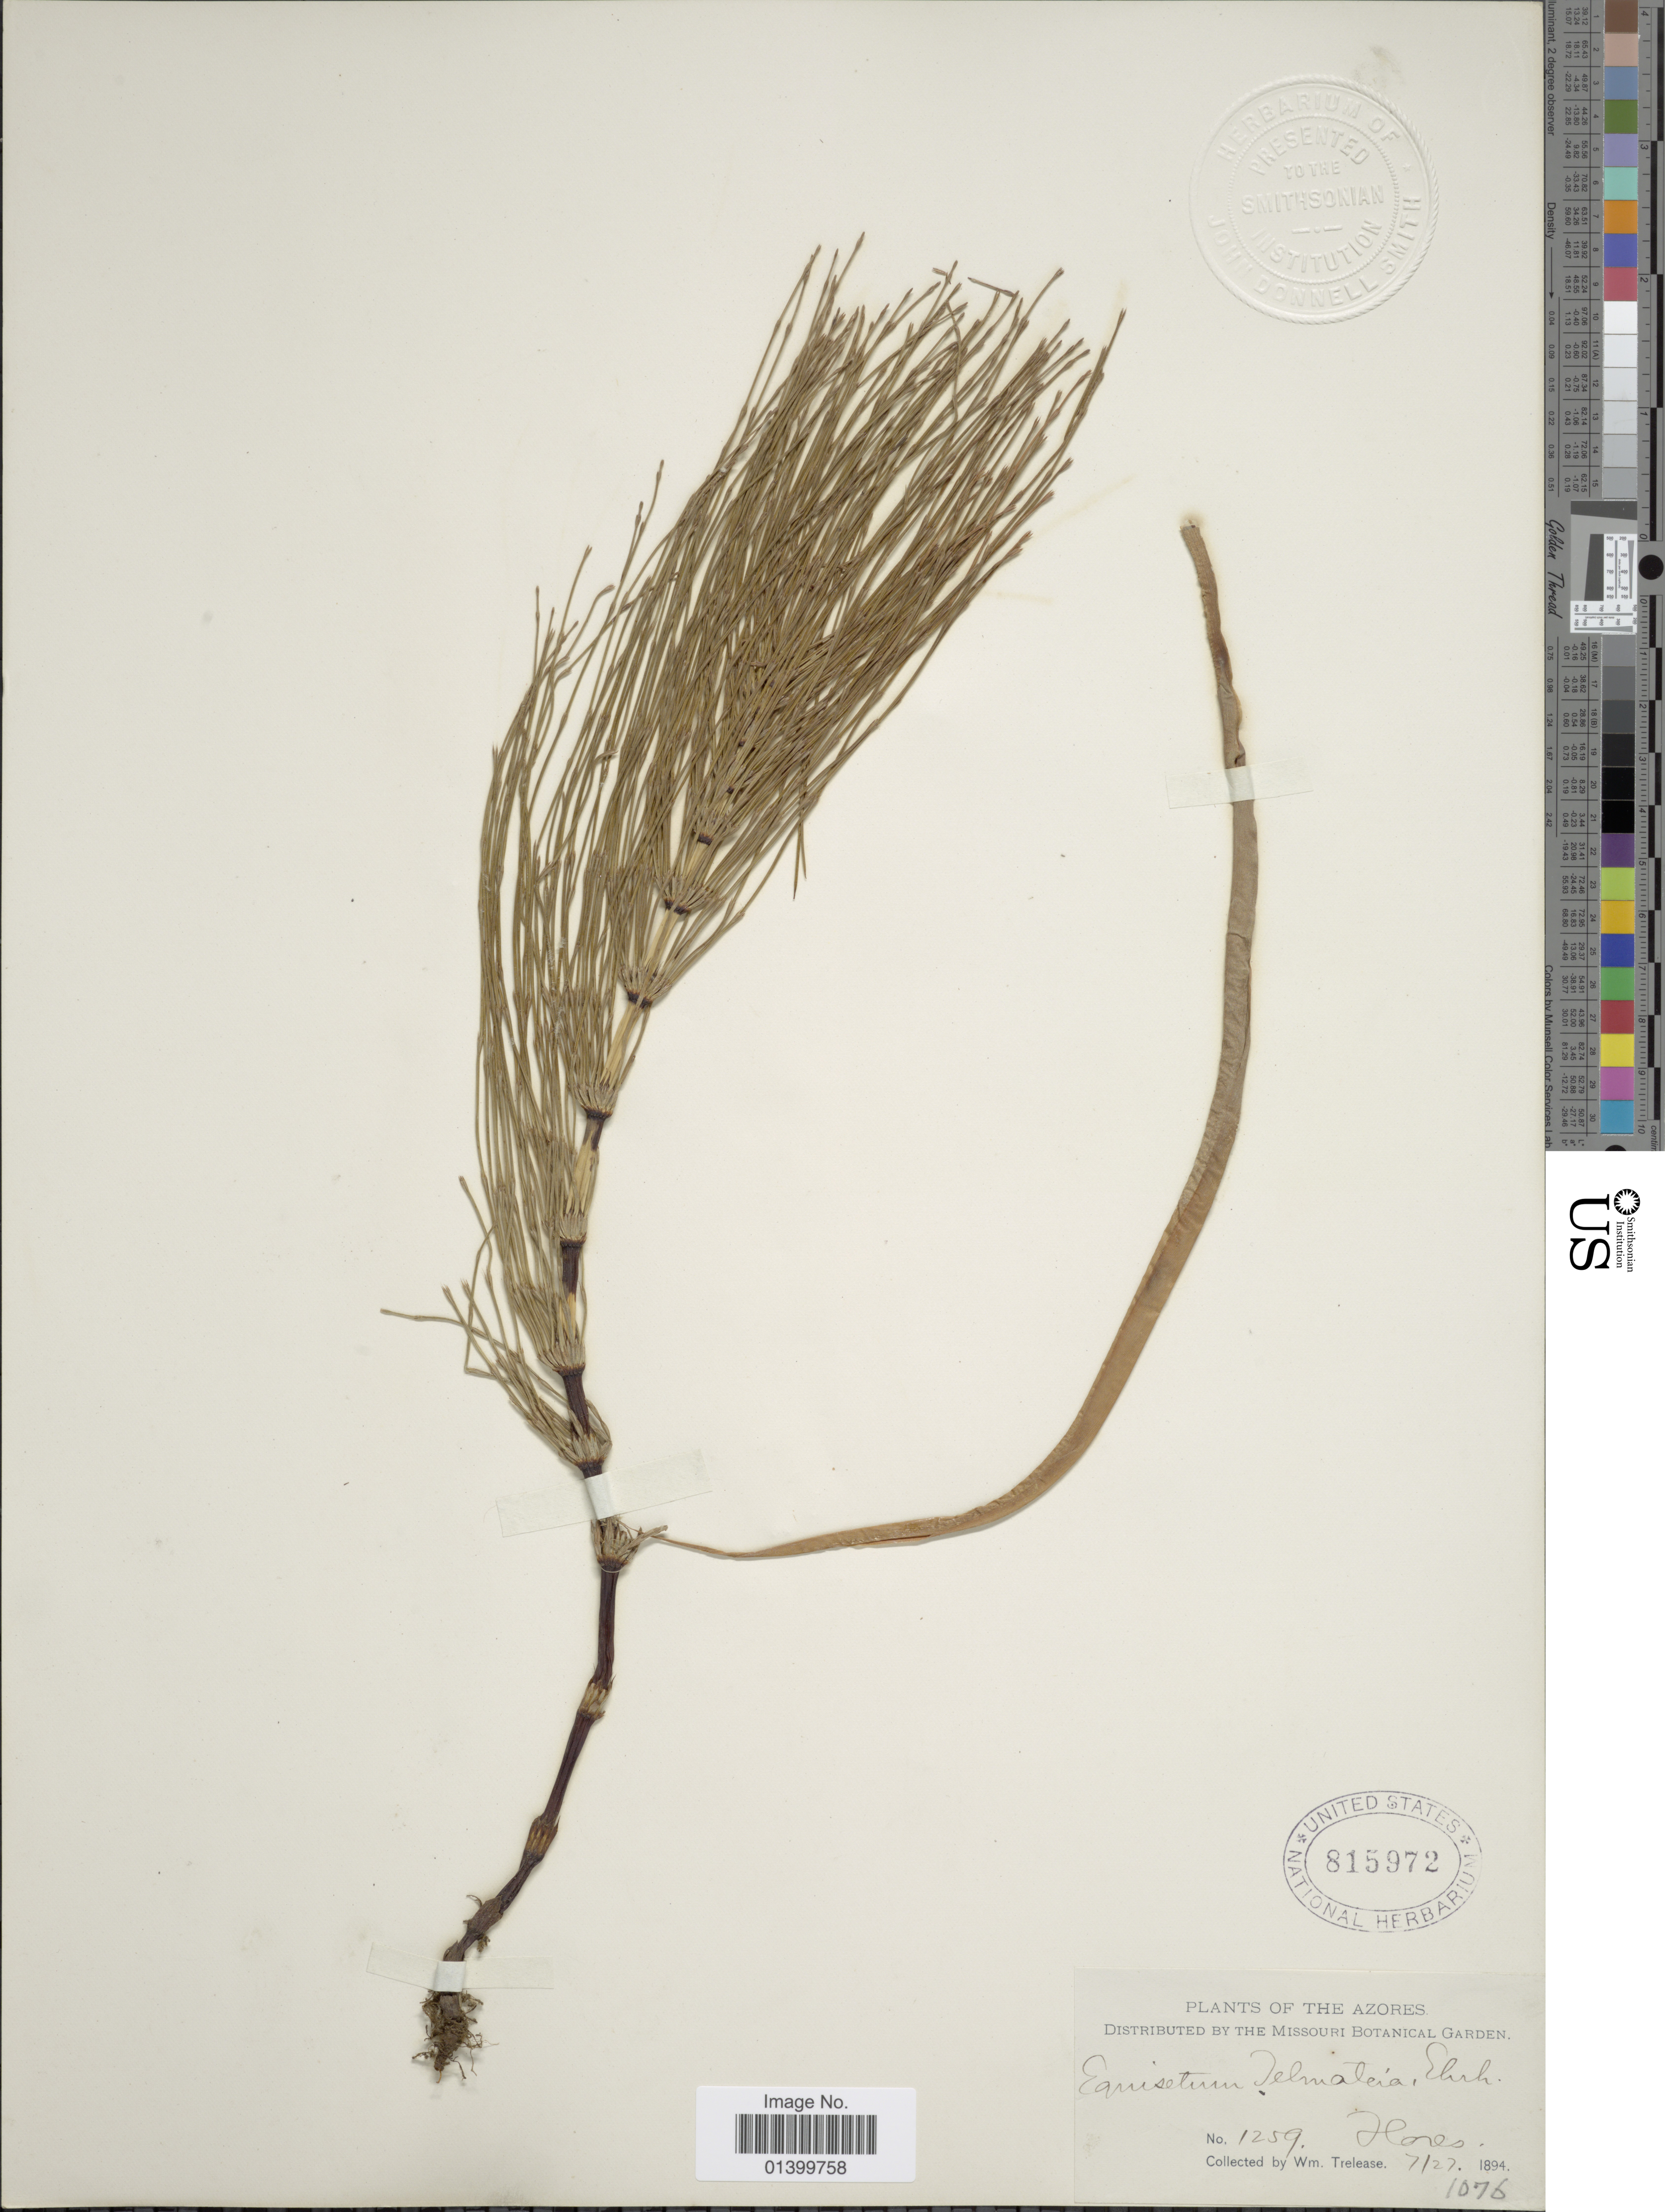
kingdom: Plantae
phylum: Tracheophyta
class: Polypodiopsida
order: Equisetales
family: Equisetaceae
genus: Equisetum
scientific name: Equisetum telmateia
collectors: W. Trelease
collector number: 1259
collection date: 1894-07-27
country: Portugal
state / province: Azores (Aut. Reg.)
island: Flores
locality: Plants of the Azores. Flores [interpreted]